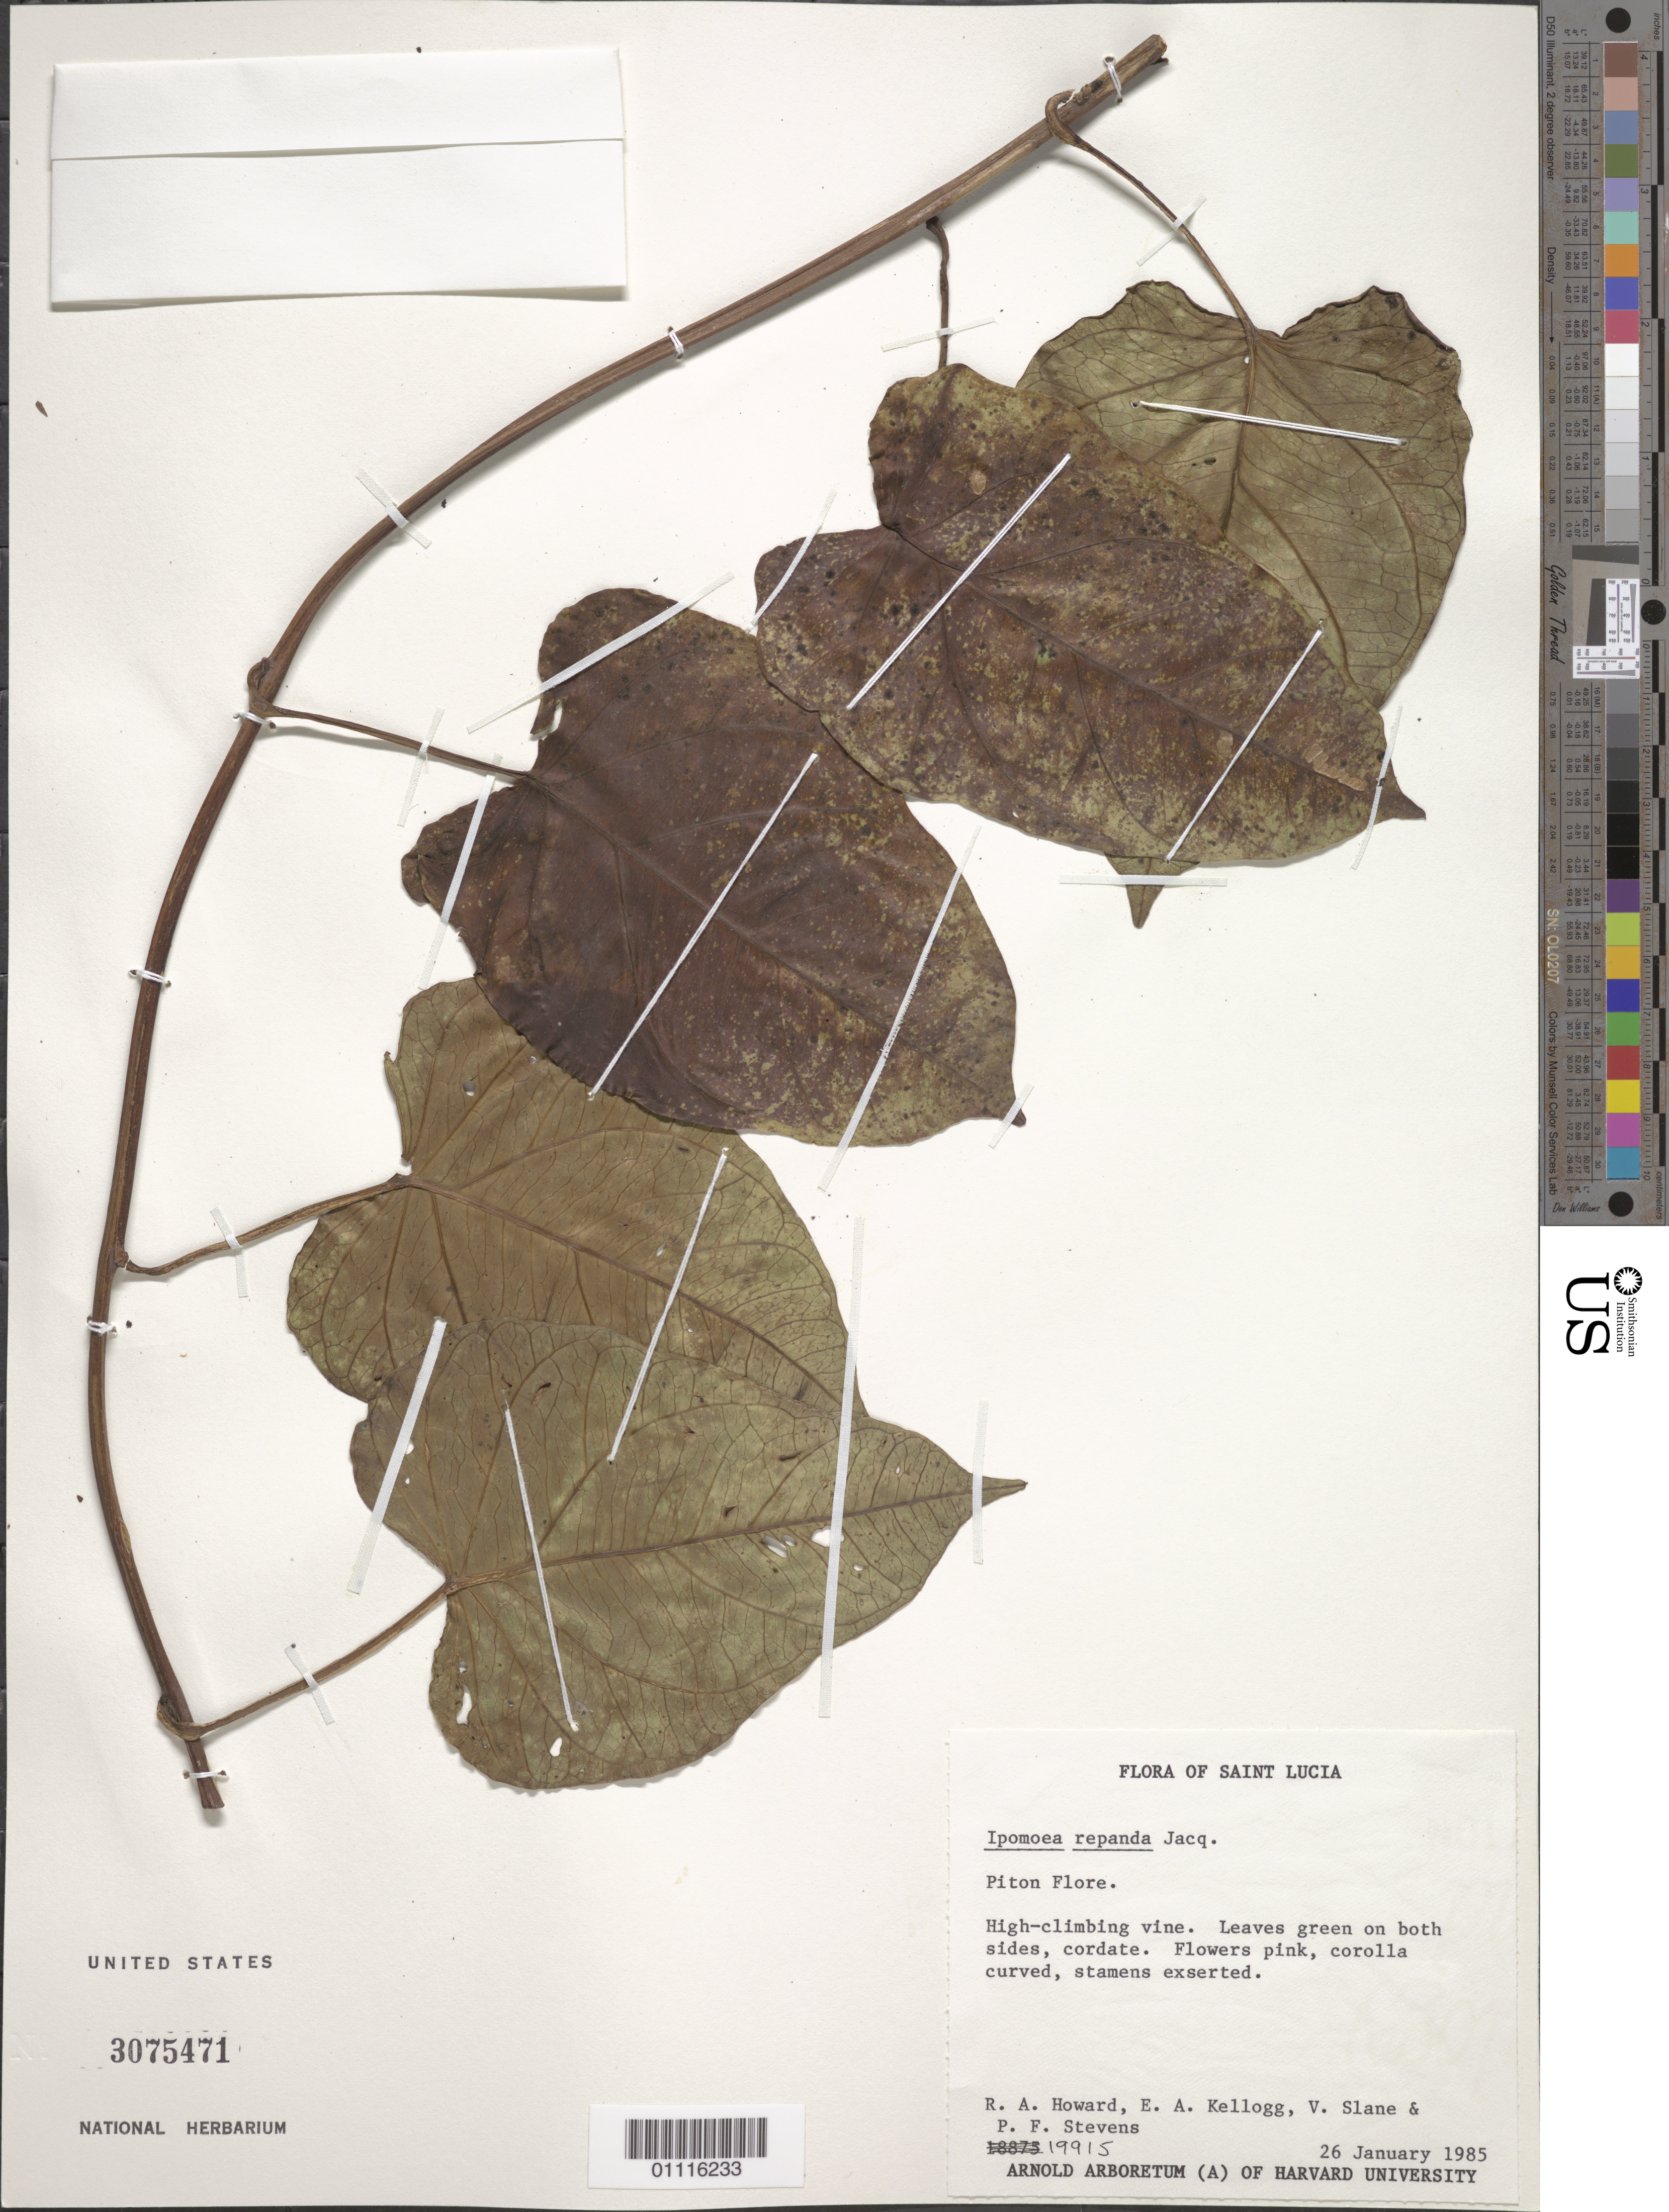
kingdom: Plantae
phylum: Tracheophyta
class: Magnoliopsida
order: Solanales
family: Convolvulaceae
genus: Ipomoea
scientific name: Ipomoea repanda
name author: Jacq.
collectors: R. A. Howard, E. A. Kellogg, V. Slane & P. F. Stevens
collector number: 19915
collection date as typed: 26 Jan 1985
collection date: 1985-01-26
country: St. Lucia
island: St. Lucia I.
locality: Piton Flore.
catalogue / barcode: US 3075471